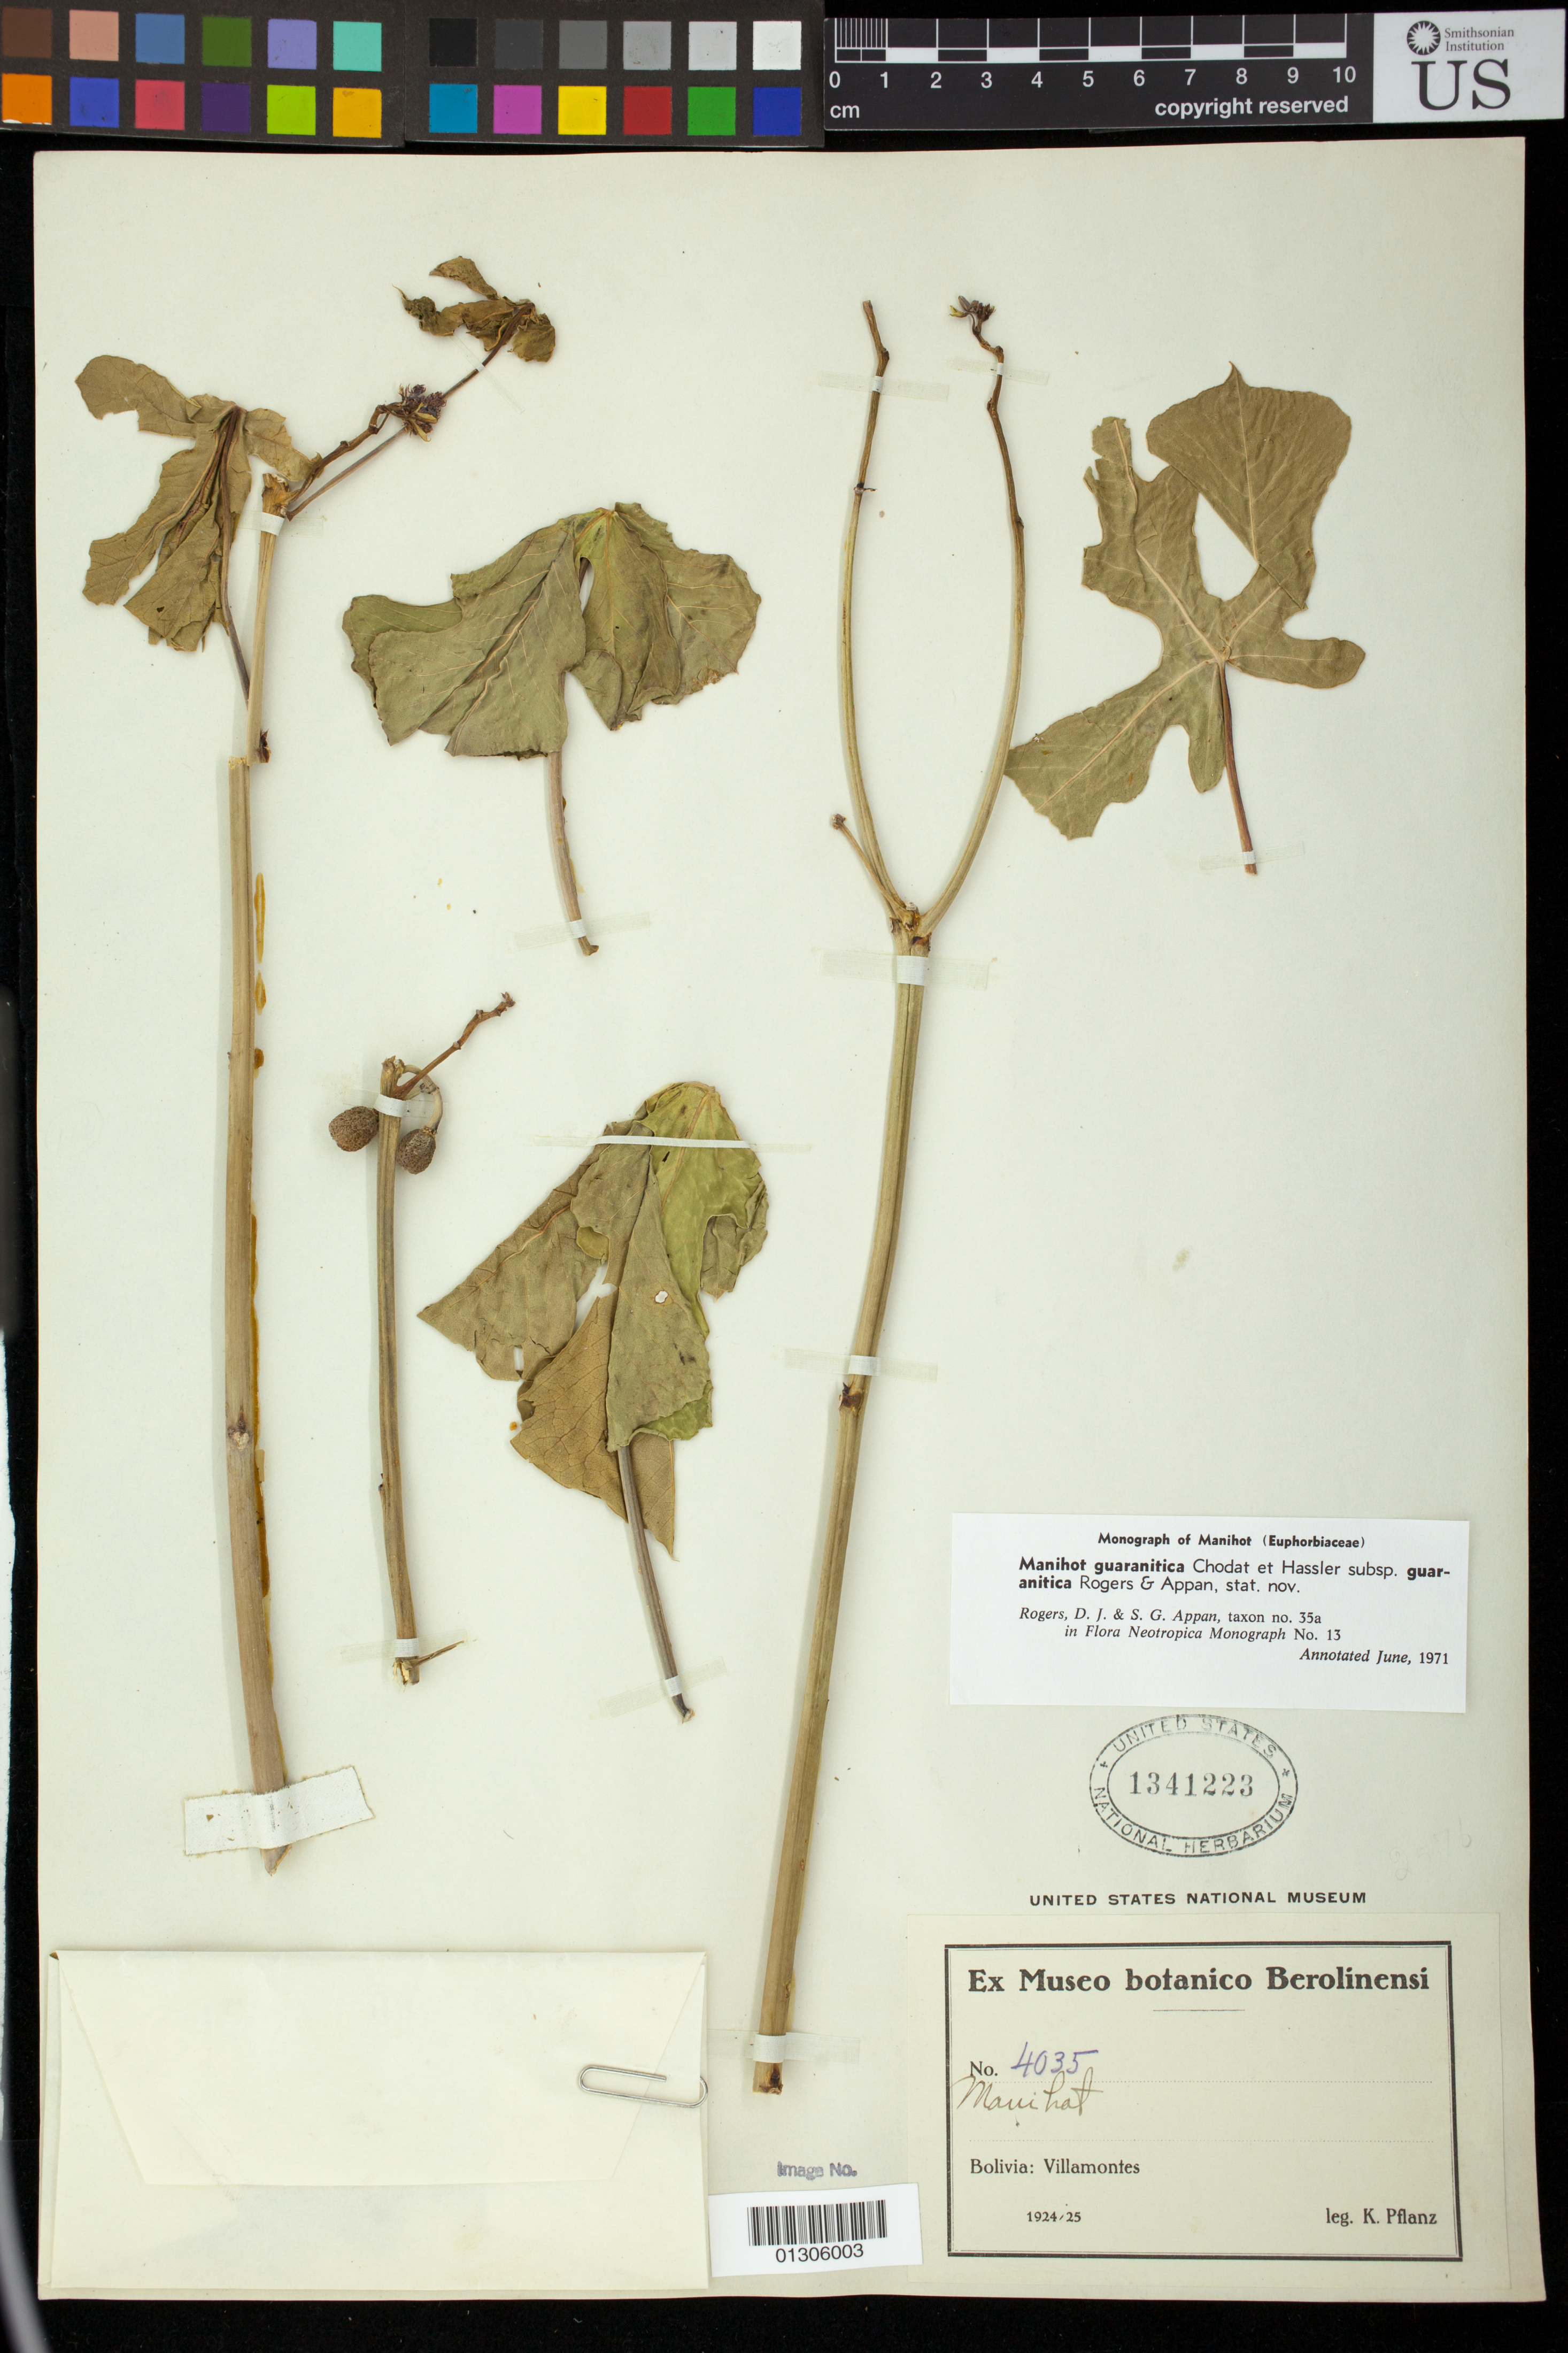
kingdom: Plantae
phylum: Tracheophyta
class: Magnoliopsida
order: Malpighiales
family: Euphorbiaceae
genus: Manihot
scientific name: Manihot guaranitica subsp. guaranitica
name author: Chodat & Hassl.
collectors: K. Pflanz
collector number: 4035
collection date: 1905-07-04/1925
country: Bolivia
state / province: Tarija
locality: Villamontes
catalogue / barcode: US 1341223